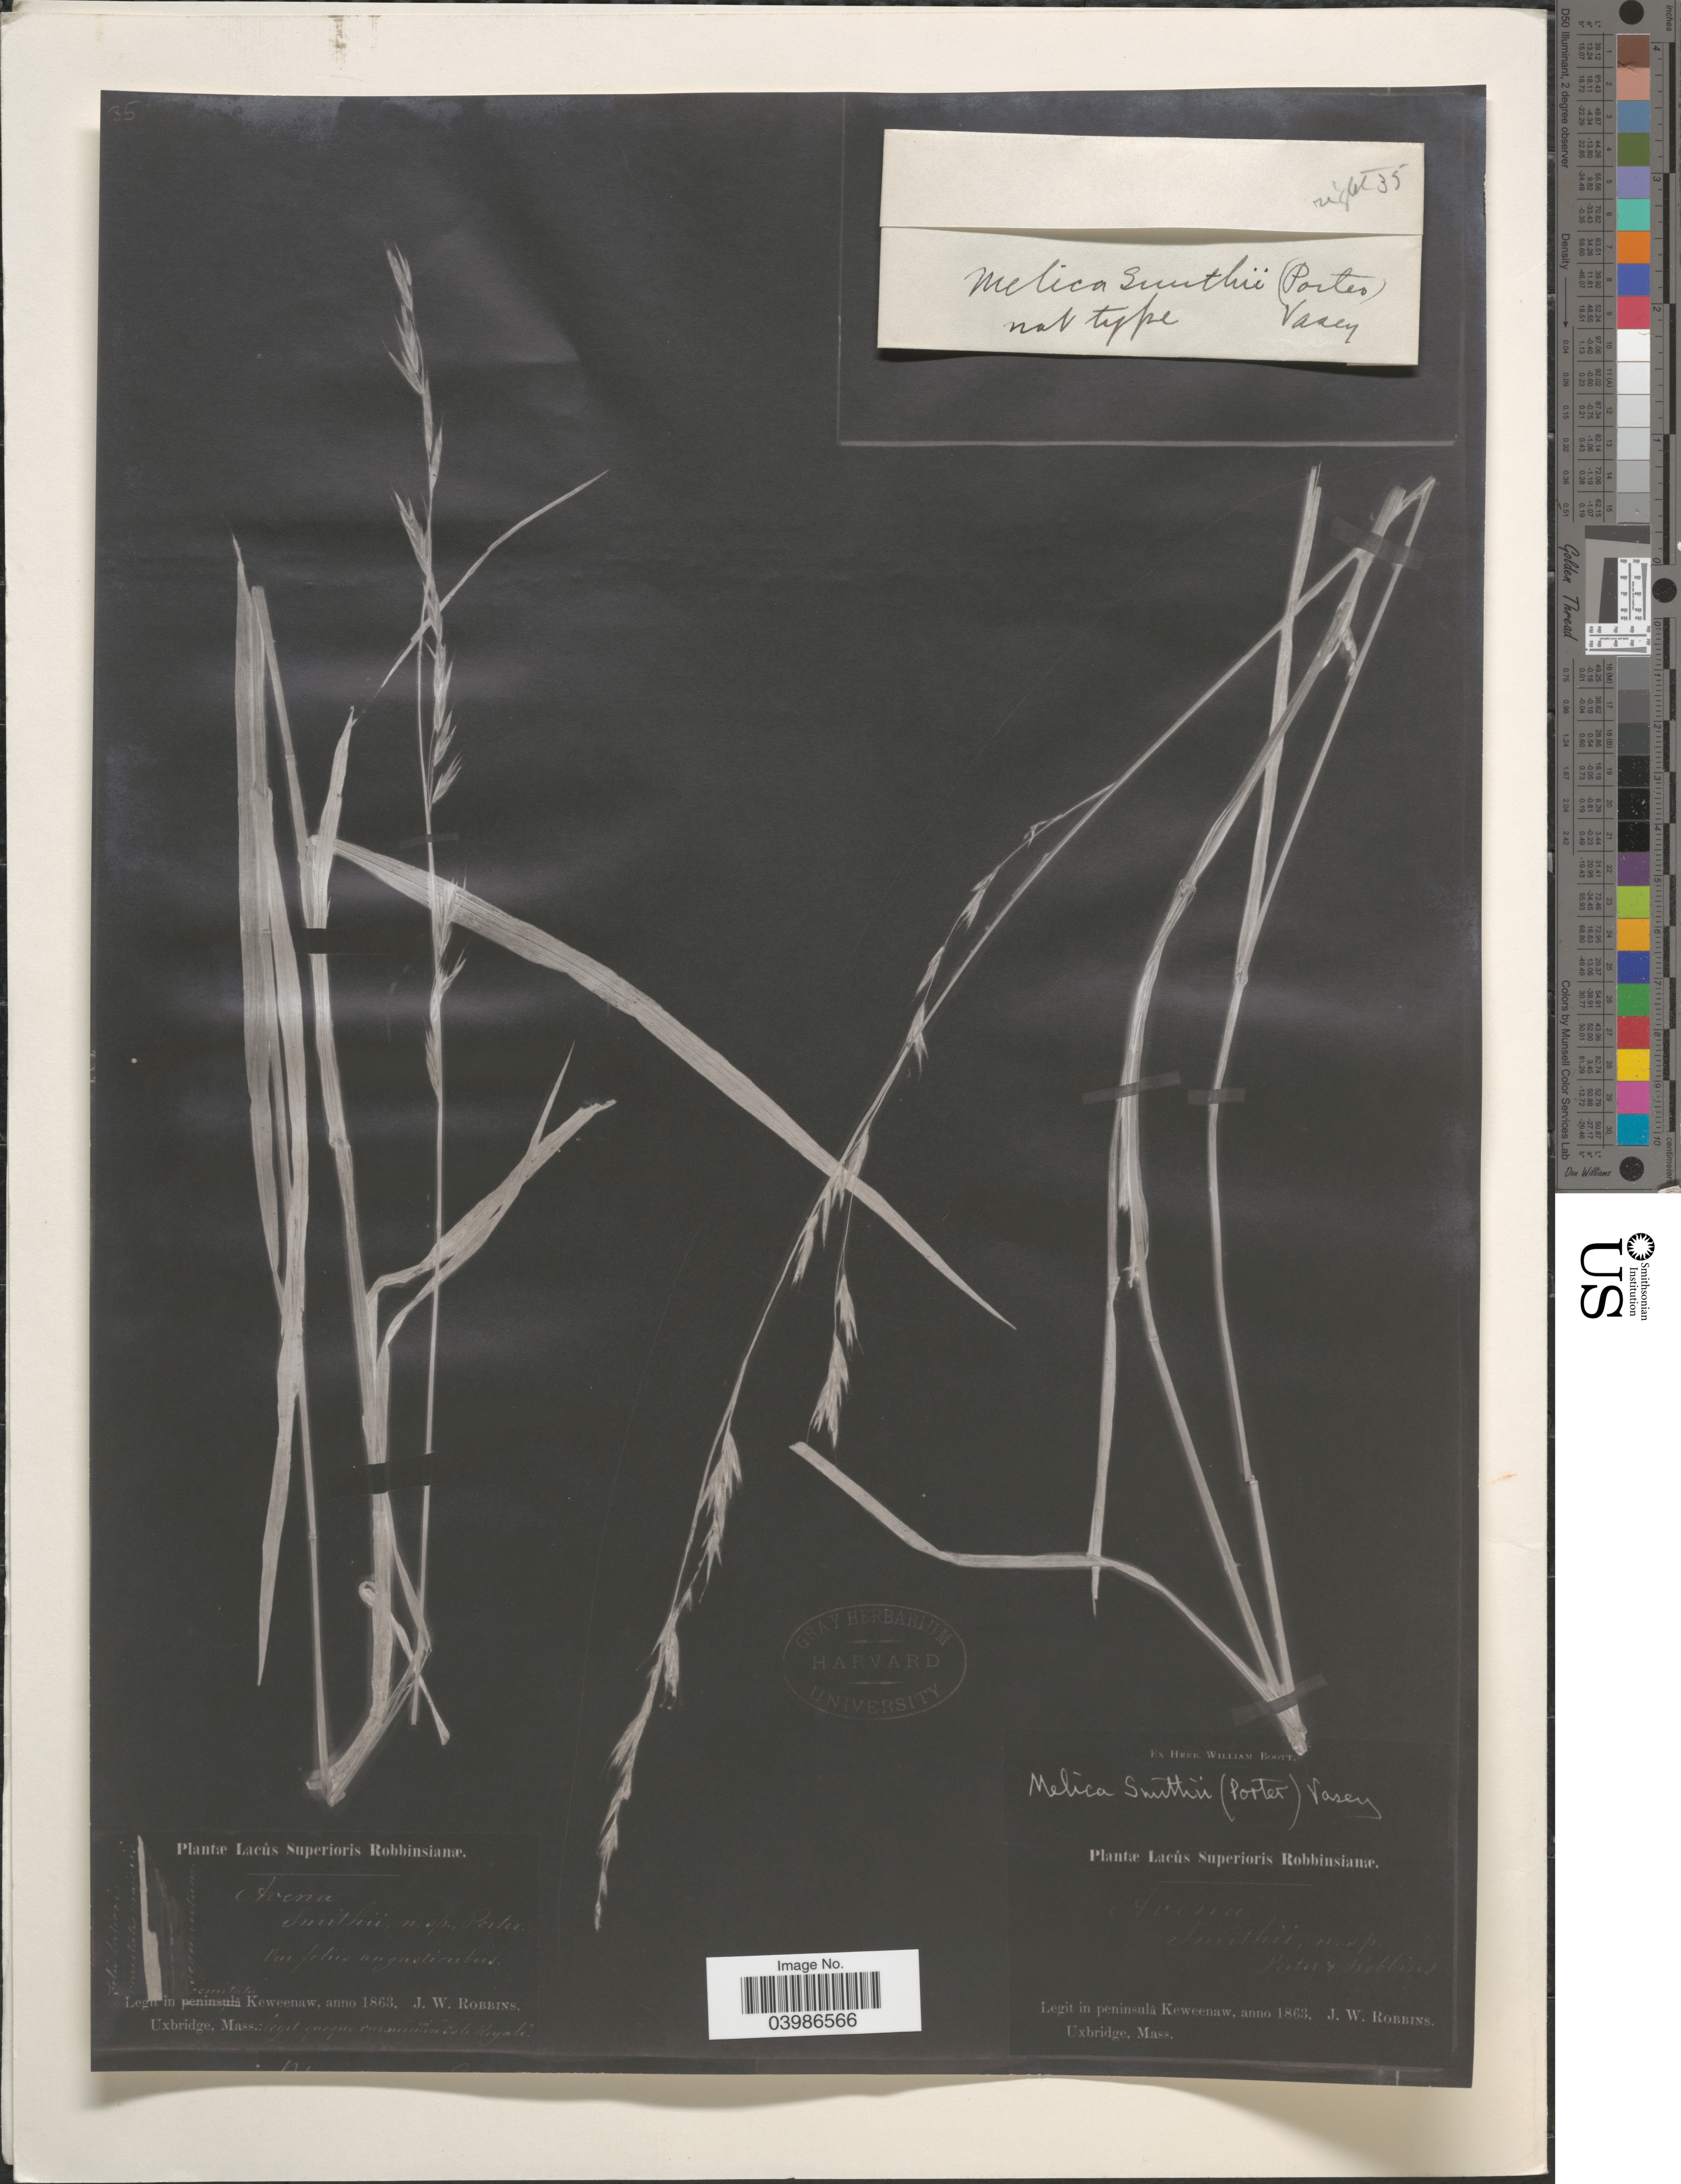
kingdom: Plantae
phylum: Tracheophyta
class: Liliopsida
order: Poales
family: Poaceae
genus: Melica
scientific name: Melica smithii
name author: (Porter ex A. Gray) Vasey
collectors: J. W. Robbins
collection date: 1863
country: United States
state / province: Massachusetts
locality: In peninsula Keweenaw. [illegible text]